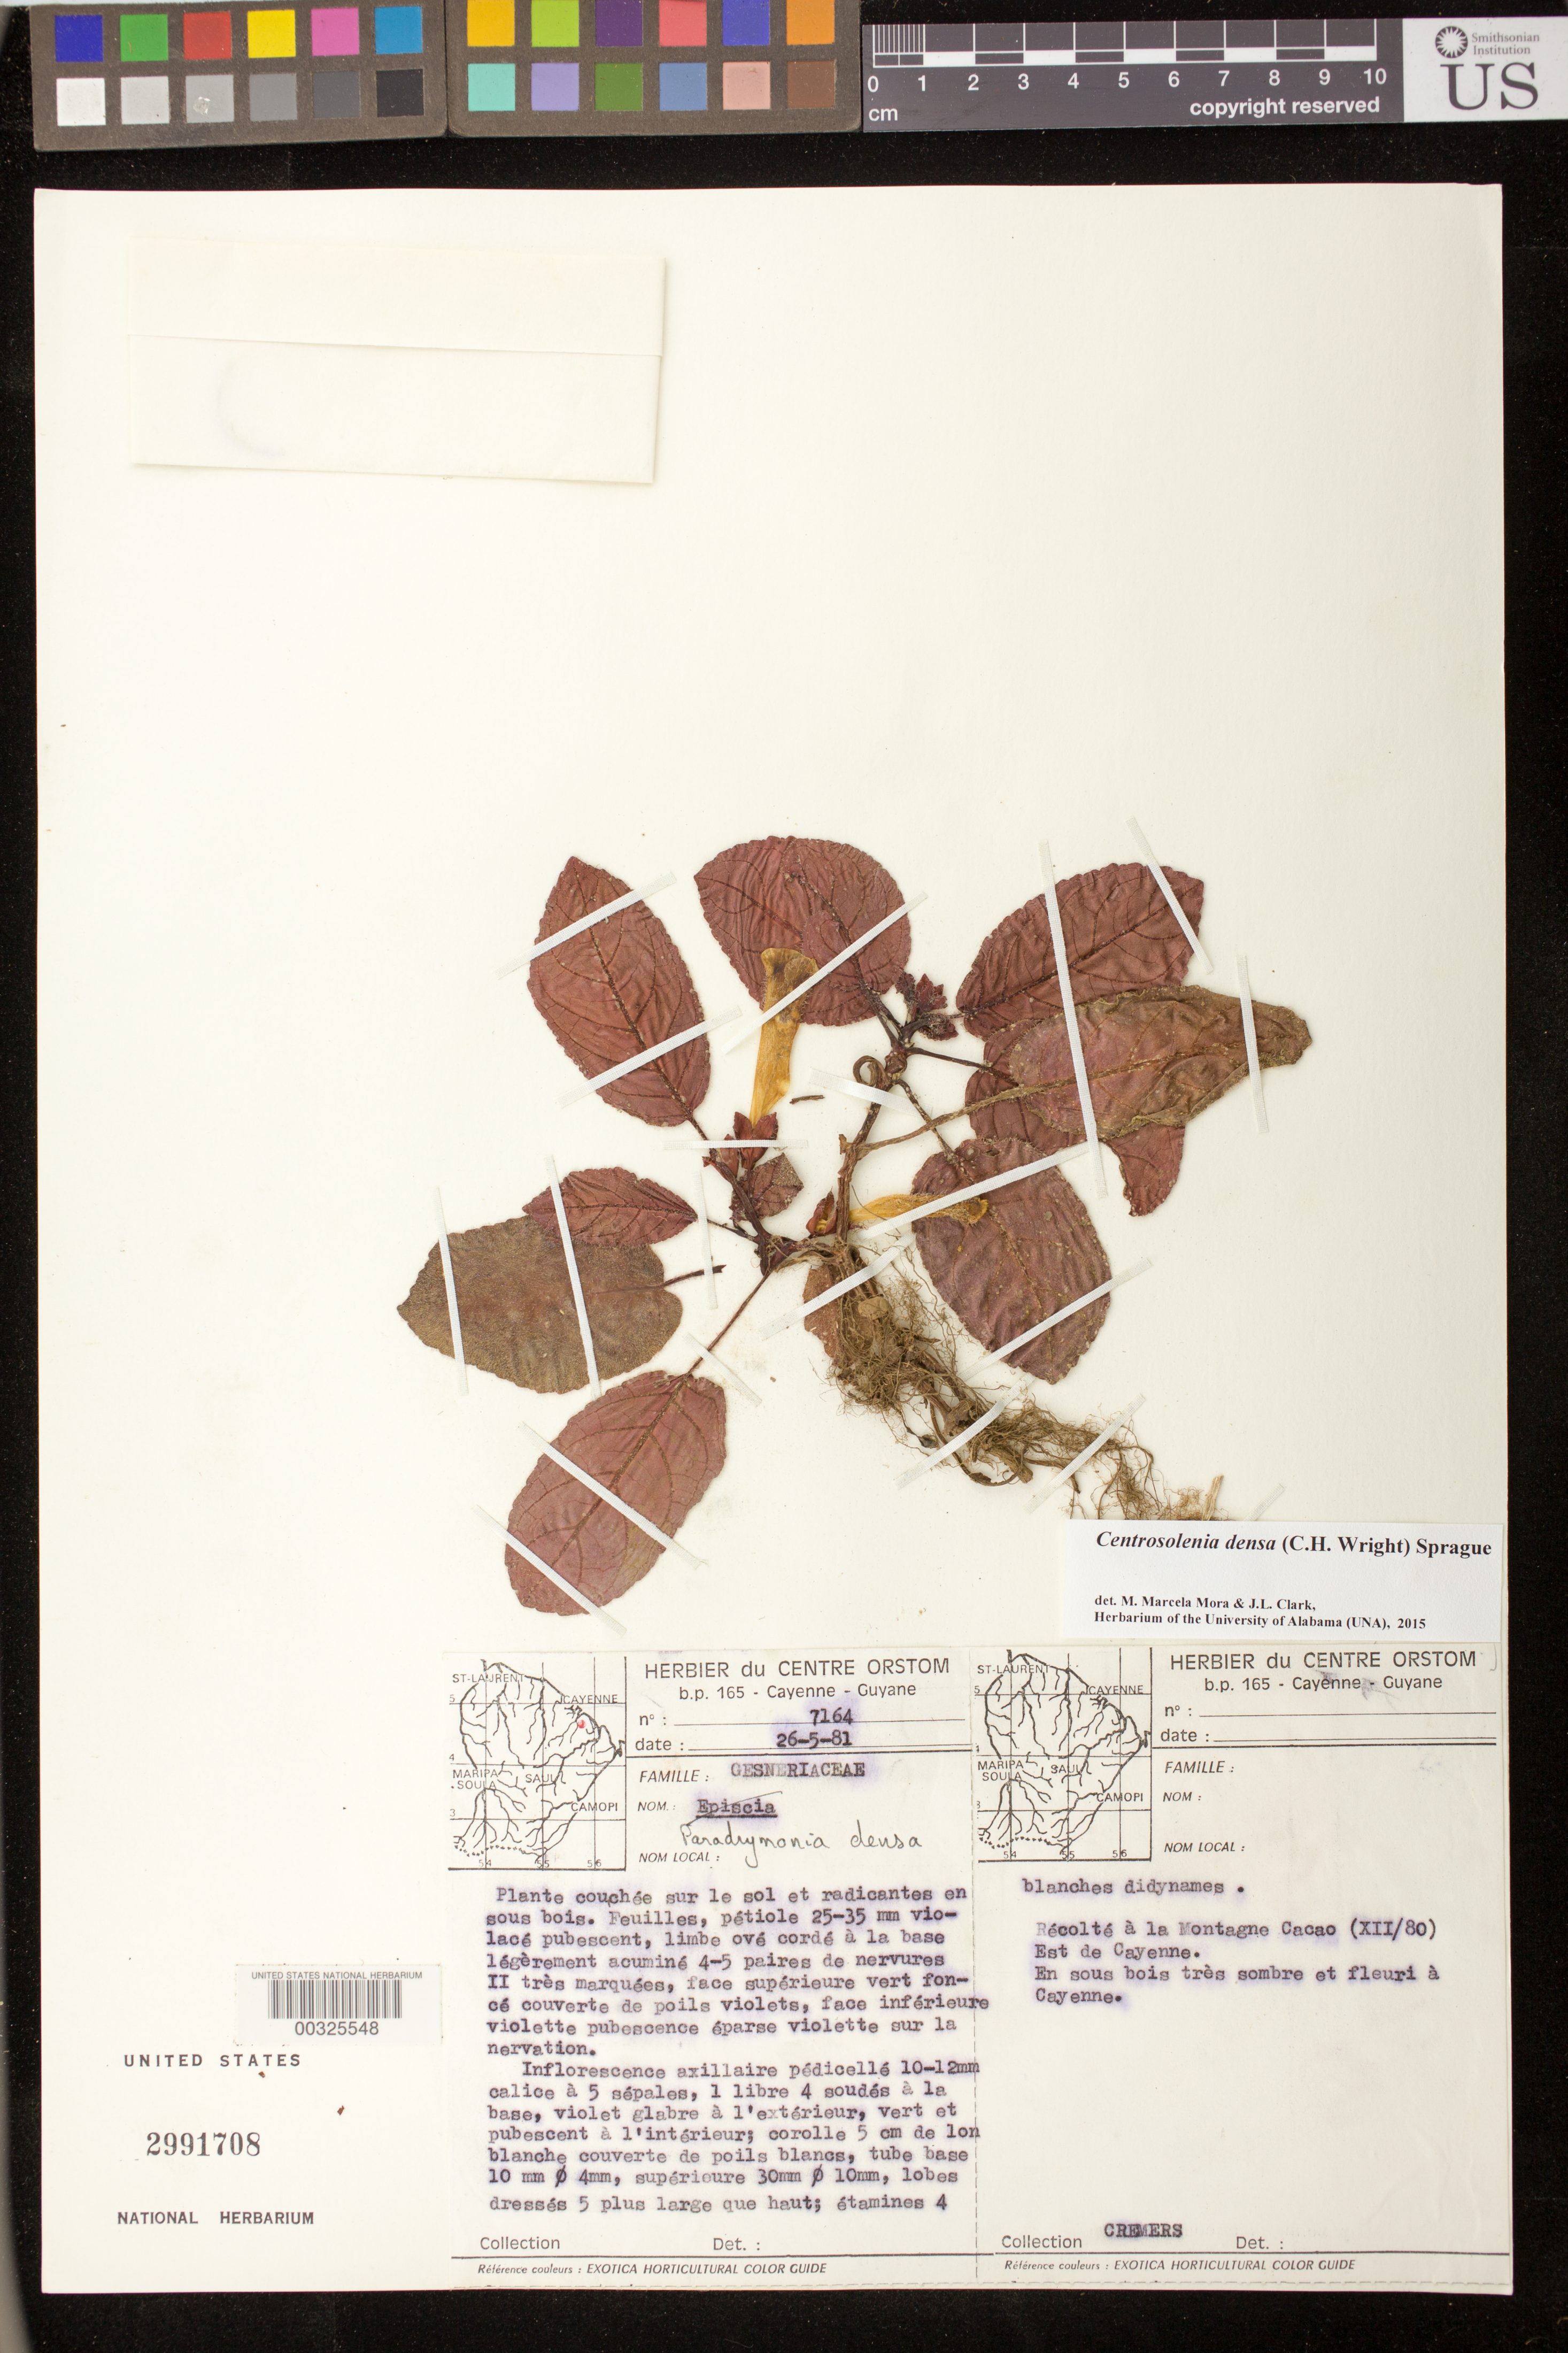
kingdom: Plantae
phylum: Tracheophyta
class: Magnoliopsida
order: Lamiales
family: Gesneriaceae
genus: Centrosolenia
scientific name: Centrosolenia densa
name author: (C.H. Wright) Sprague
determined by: Mora, M. M.; Clark, J. L.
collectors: G. Cremers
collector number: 7164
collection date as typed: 26 May 1981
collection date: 1981-05-26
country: French Guiana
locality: Montagne Cacao, E de Cayenne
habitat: En sous bois très sombre et fleuri à Cayenne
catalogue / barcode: US 2991708